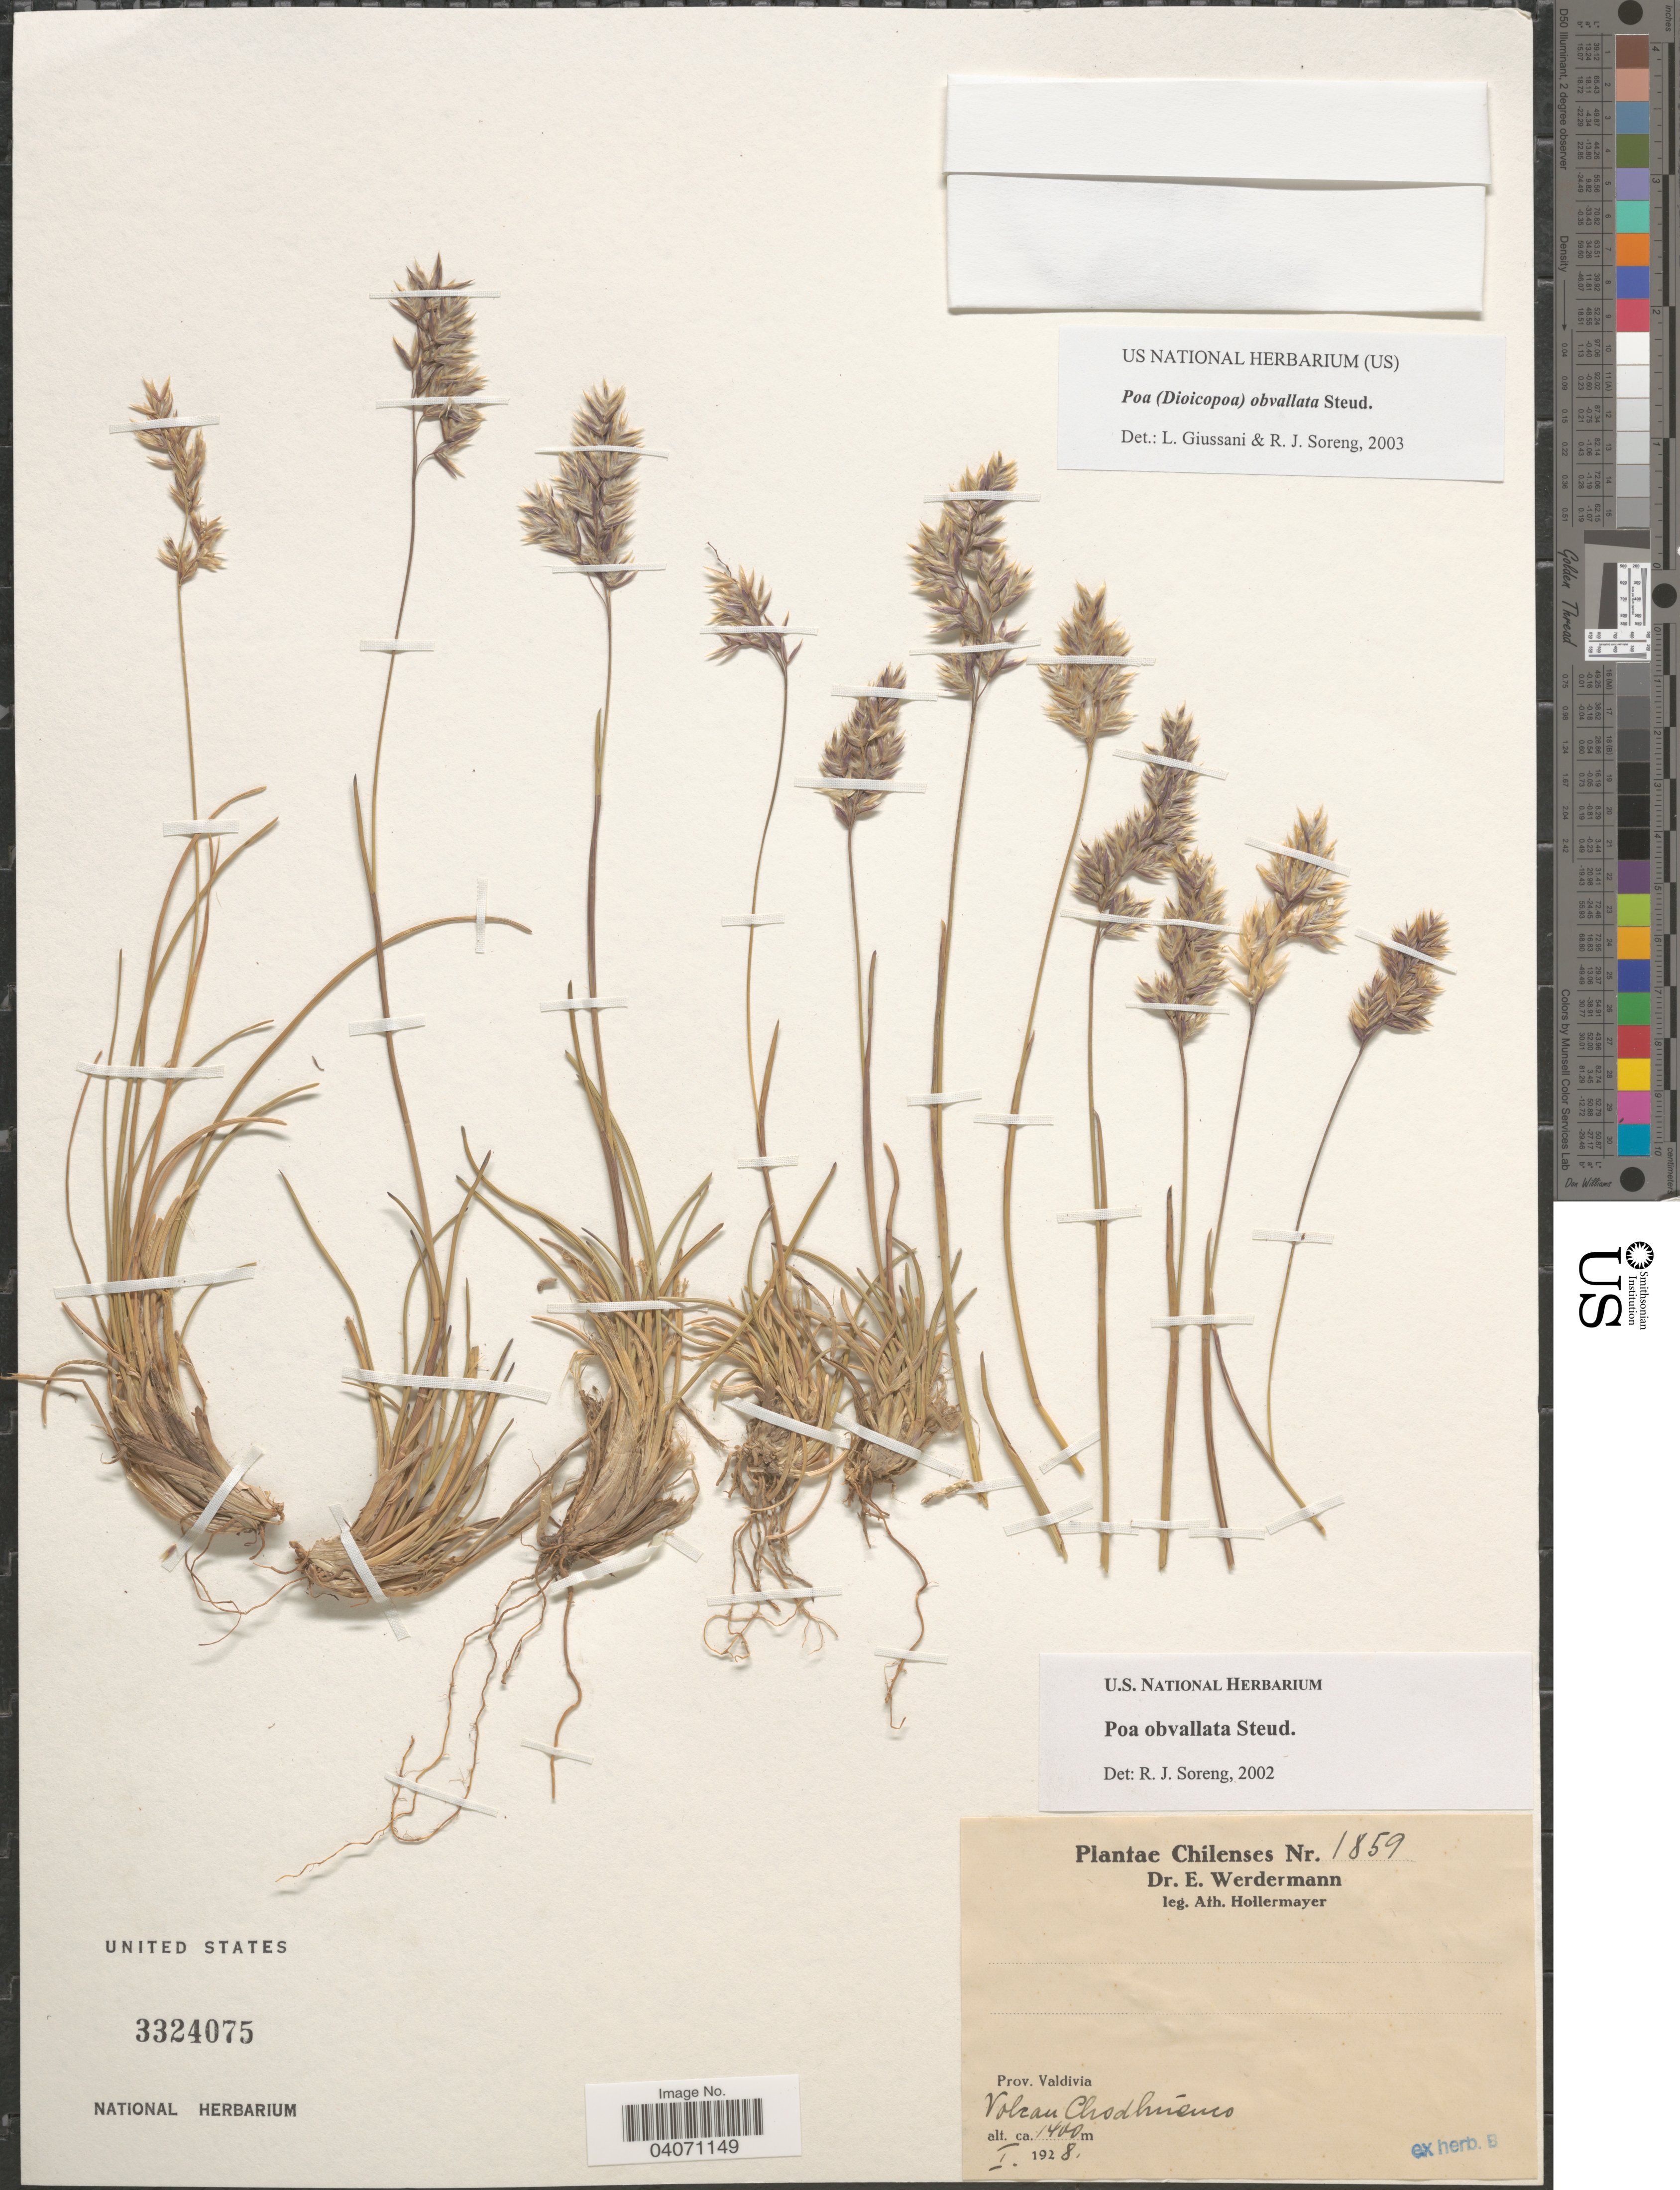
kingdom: Plantae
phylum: Tracheophyta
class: Liliopsida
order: Poales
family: Poaceae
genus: Poa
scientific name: Poa obvallata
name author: Steud.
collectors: A. Hollermayer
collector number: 1859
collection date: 1928-01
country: Chile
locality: Prov. Valdivia. Volcan Choshuenco.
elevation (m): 1400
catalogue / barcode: US 3324075